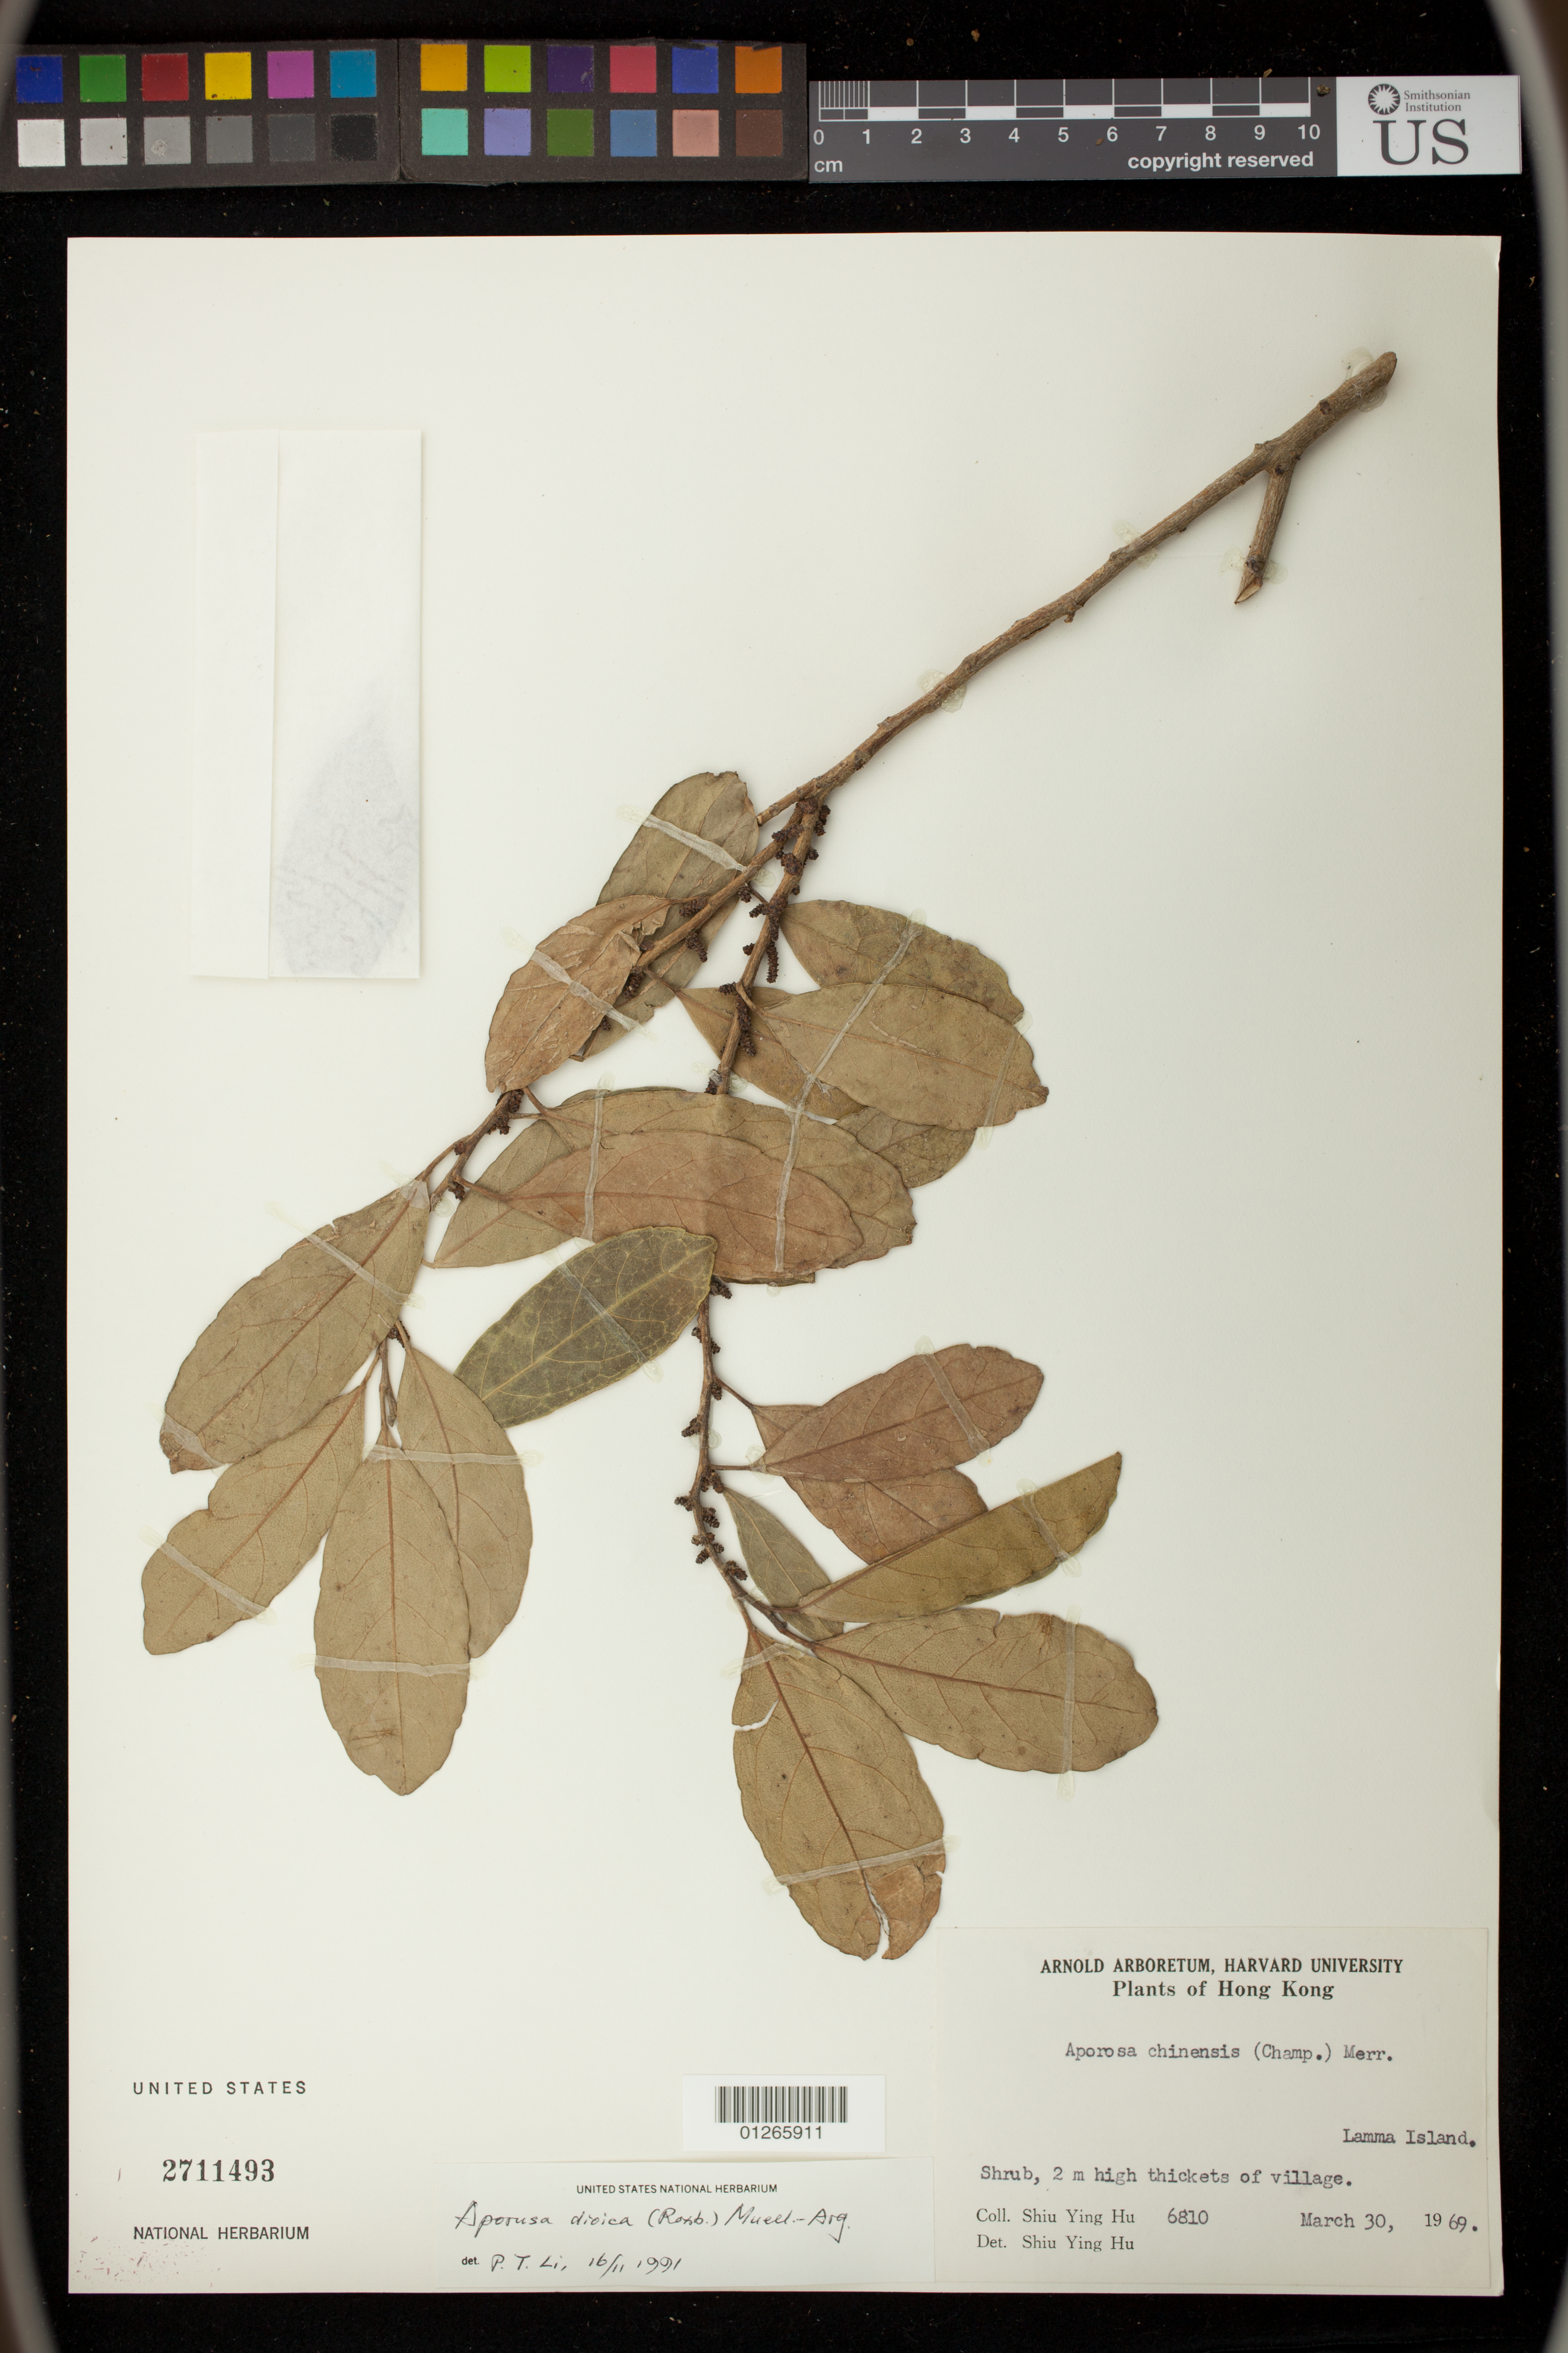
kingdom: Plantae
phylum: Tracheophyta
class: Magnoliopsida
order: Malpighiales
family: Phyllanthaceae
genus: Aporosa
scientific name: Aporosa octandra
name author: (Buch.-Ham. & D. Don) Vickery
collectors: Y. Shiu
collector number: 6810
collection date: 1969-03-30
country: China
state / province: Hong Kong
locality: Lamma Island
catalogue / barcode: US 2711493